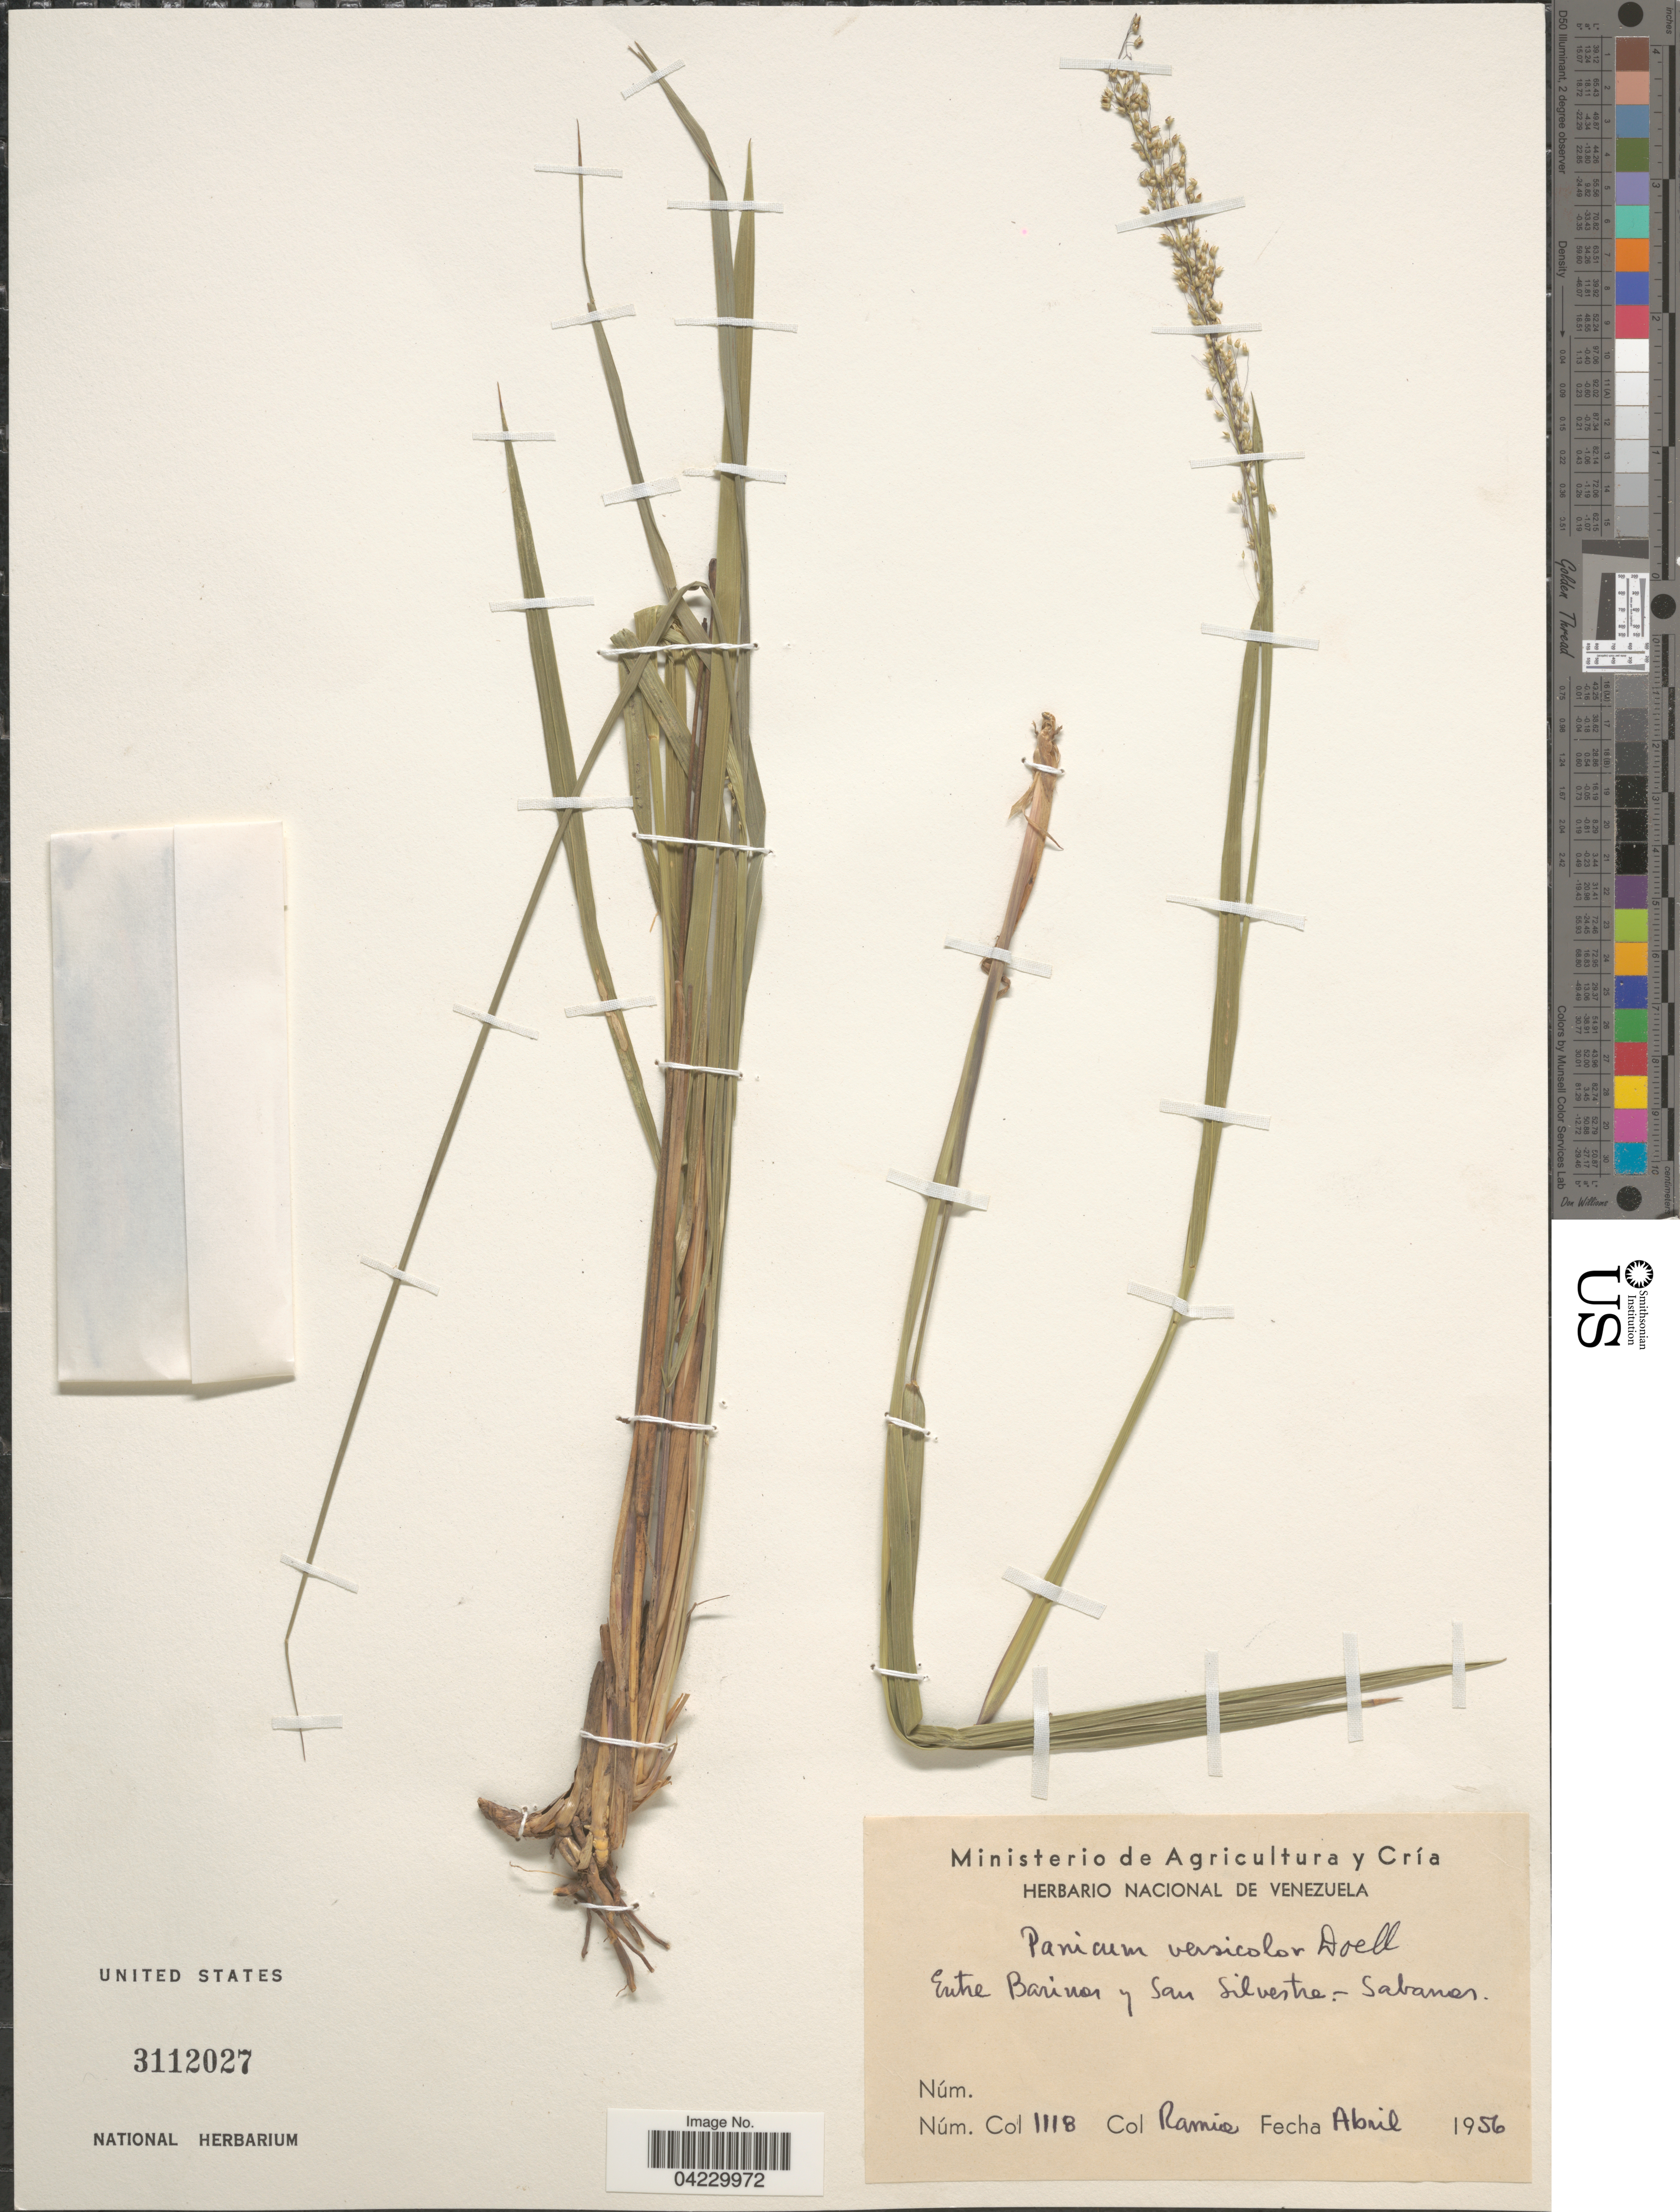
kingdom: Plantae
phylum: Tracheophyta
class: Liliopsida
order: Poales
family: Poaceae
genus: Otachyrium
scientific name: Otachyrium versicolor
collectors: -- Ramia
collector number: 1118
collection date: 1956-04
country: Venezuela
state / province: Barinas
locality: Entre Barinas y San Silvestre.-Sabanas.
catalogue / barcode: US 3112027